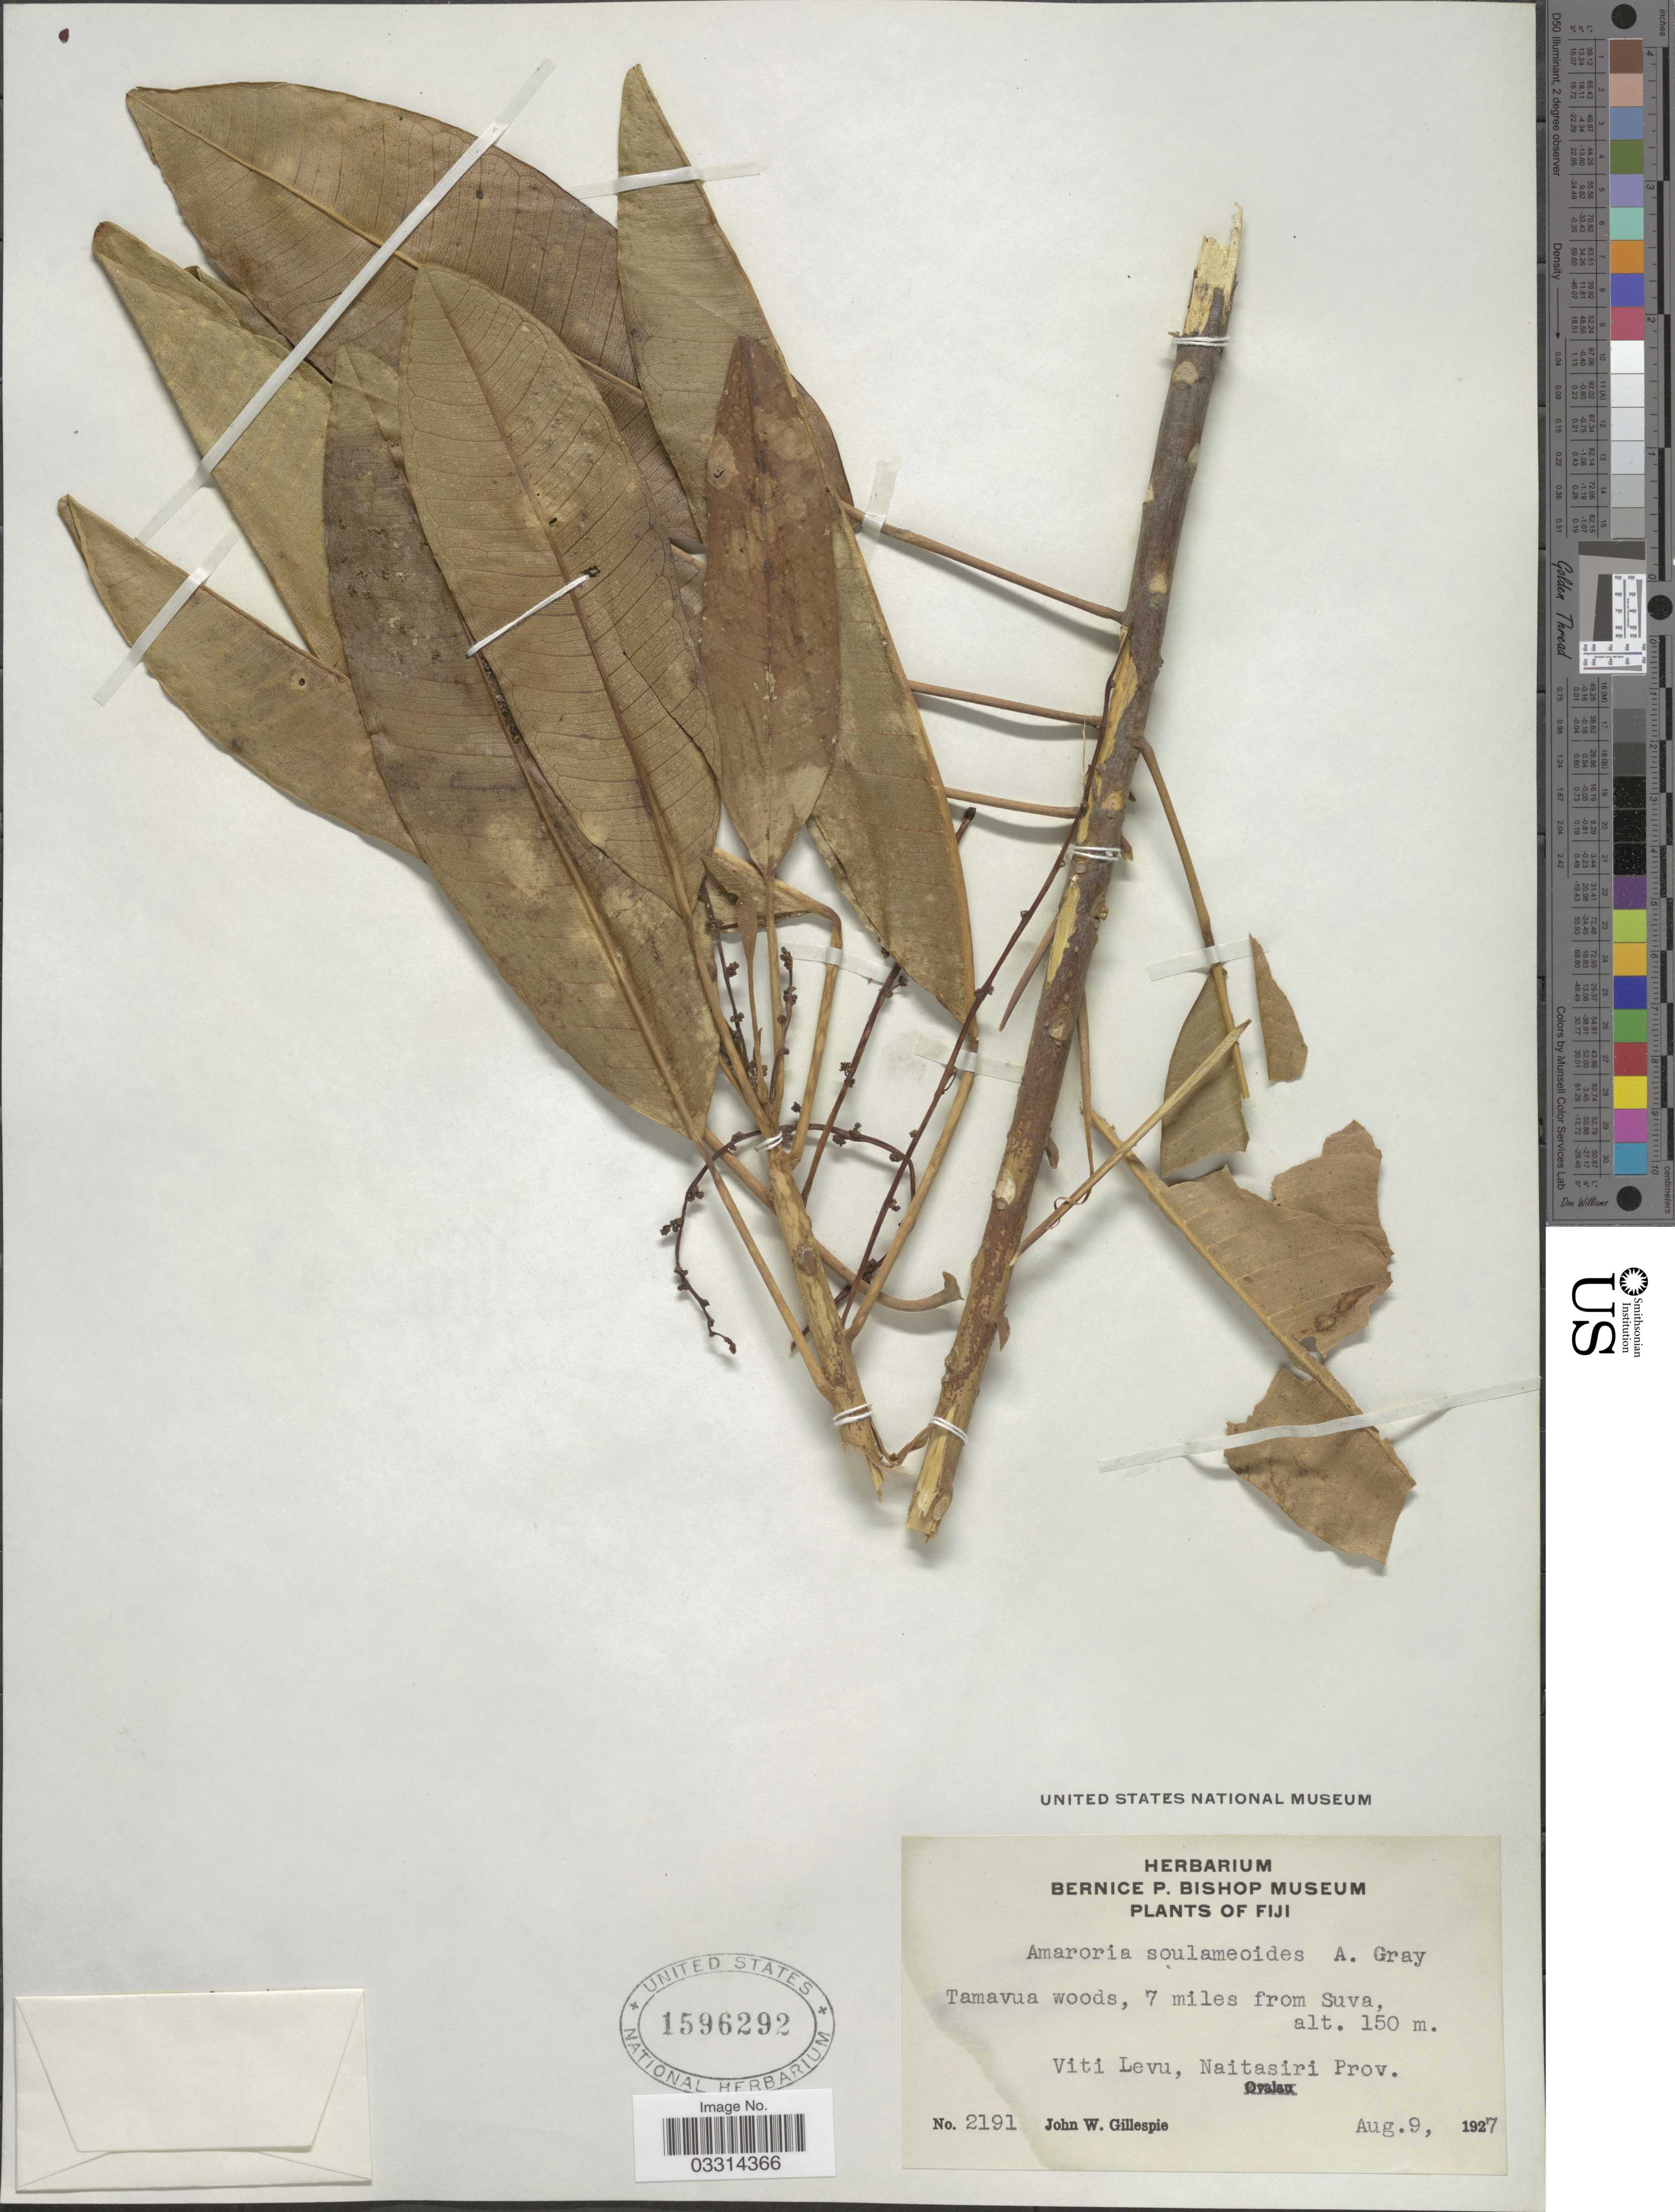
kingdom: Plantae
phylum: Tracheophyta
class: Magnoliopsida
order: Sapindales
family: Simaroubaceae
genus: Soulamea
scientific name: Soulamea soulameoides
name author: (A. Gray) Noot.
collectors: J. W. Gillespie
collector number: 2191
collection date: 1927-08-09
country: Fiji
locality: Tamavua woods, 7 miles from Suva. Viti Levu, Naitasiri Prov.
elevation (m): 150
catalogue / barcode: US 1596292